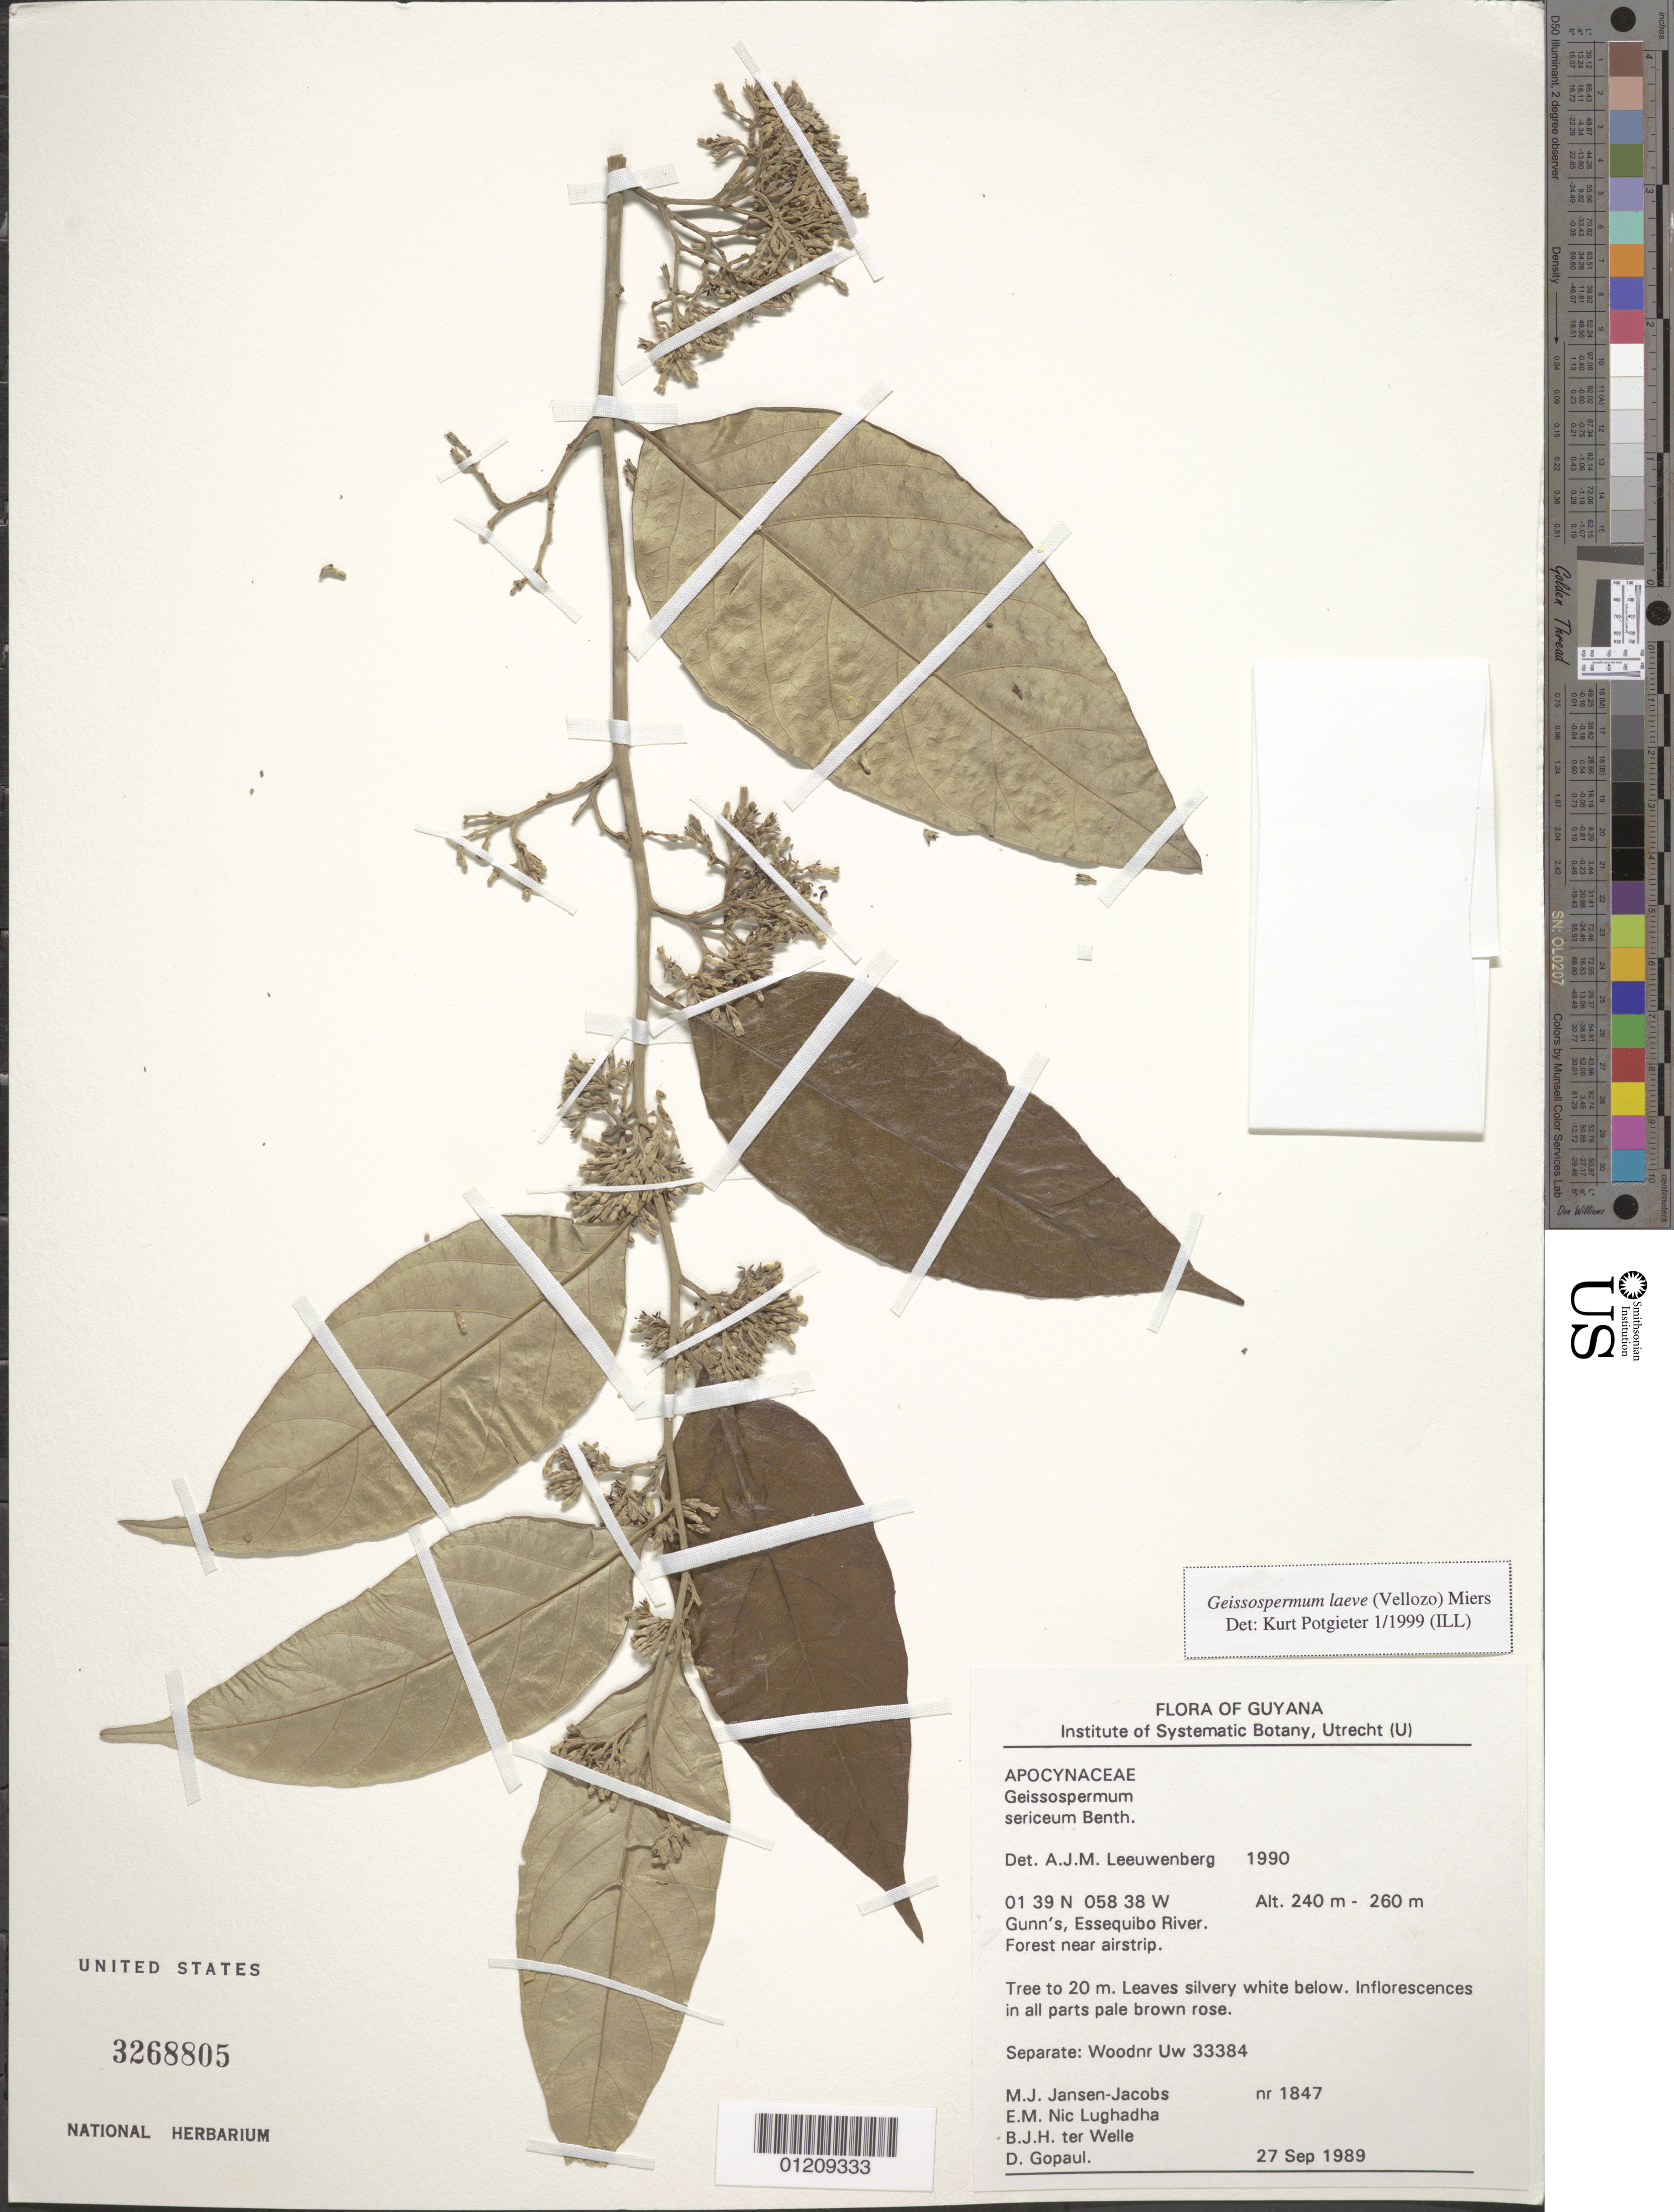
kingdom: Plantae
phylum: Tracheophyta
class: Magnoliopsida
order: Gentianales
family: Apocynaceae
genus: Geissospermum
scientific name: Geissospermum sericeum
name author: Miers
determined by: Leeuwenberg, A. J. M.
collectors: M. J. Jansen-Jacobs, E. Nic Lughadha, B. Welle & D. Gopaul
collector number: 1847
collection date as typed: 27-Sep-89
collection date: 1989-09-27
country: Guyana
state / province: U. Takutu-U. Essequibo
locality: Gunn's, Essequibo River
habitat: Forest near airstrip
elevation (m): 240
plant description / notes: Separate: Woodnr Uw 33384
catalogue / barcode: US 3268805